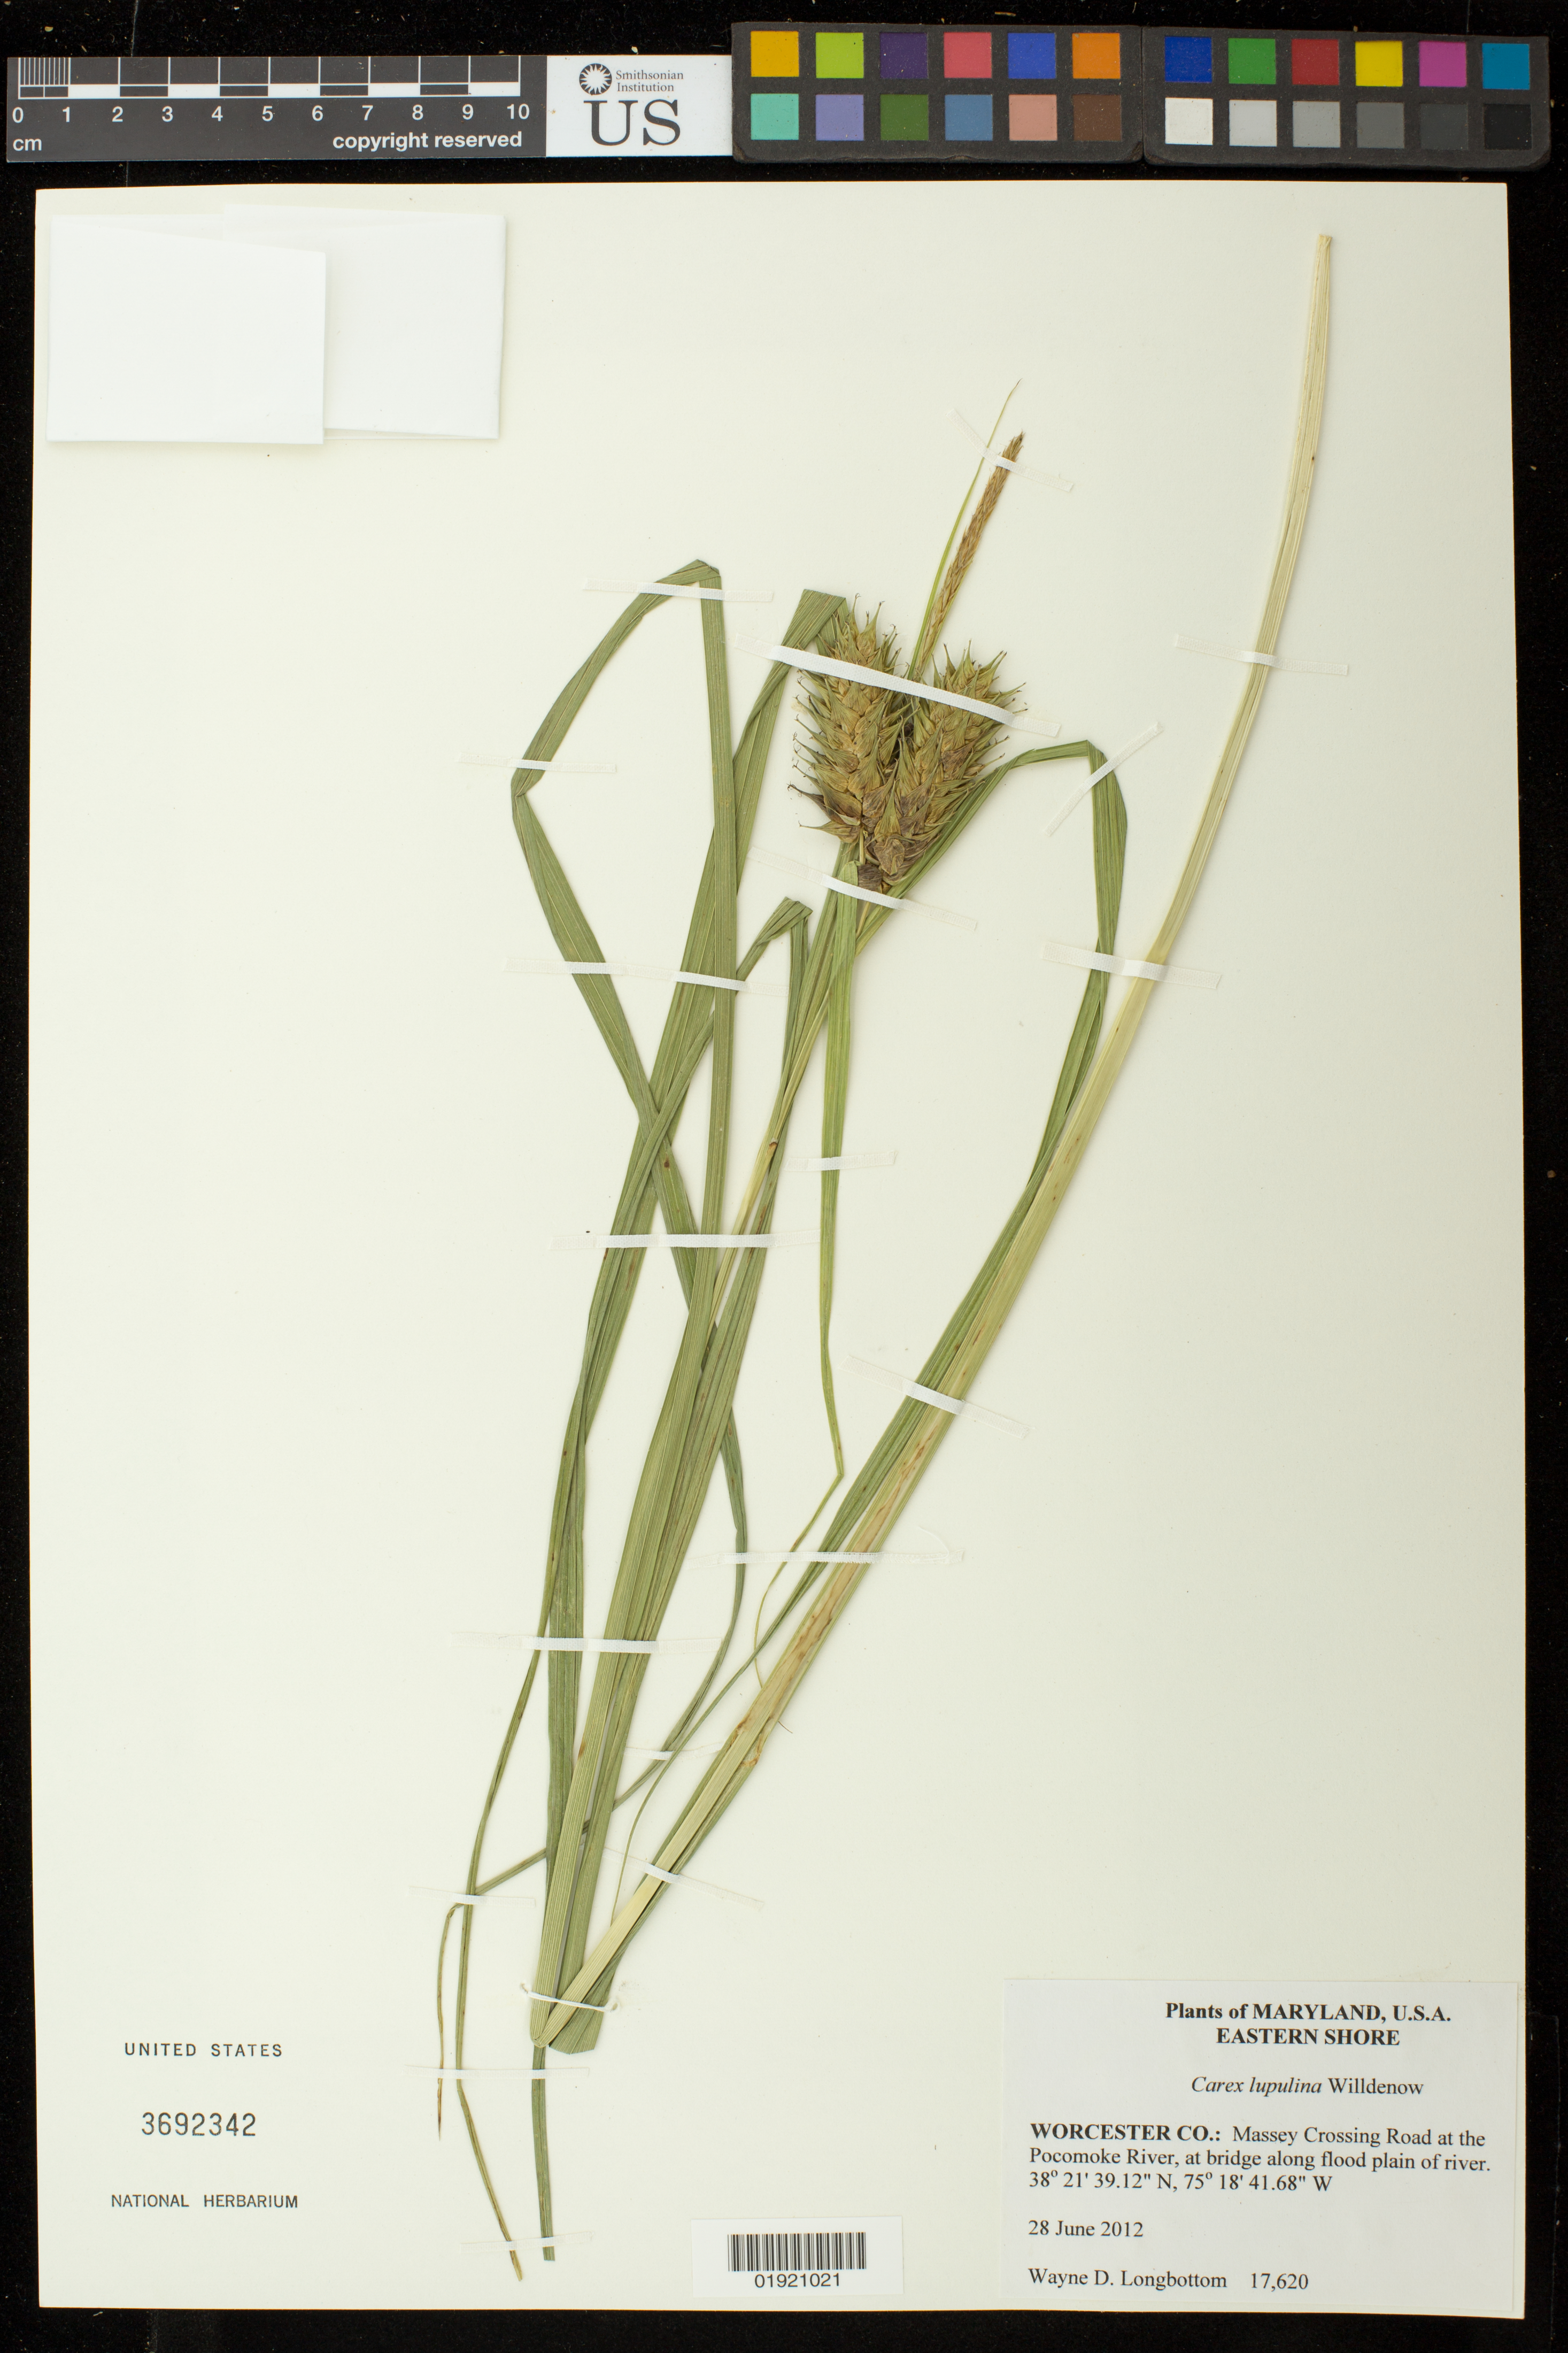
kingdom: Plantae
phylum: Tracheophyta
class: Liliopsida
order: Poales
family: Cyperaceae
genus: Carex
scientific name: Carex lupulina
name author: Muhl. ex Willd.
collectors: W. D. Longbottom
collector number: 17620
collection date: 2012-06-28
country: United States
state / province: Maryland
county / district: Worcester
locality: Worchester Co.: Massey Crossing Road at the Pocomoke River.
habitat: At bridge along flood plain of river.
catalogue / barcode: US 3692342